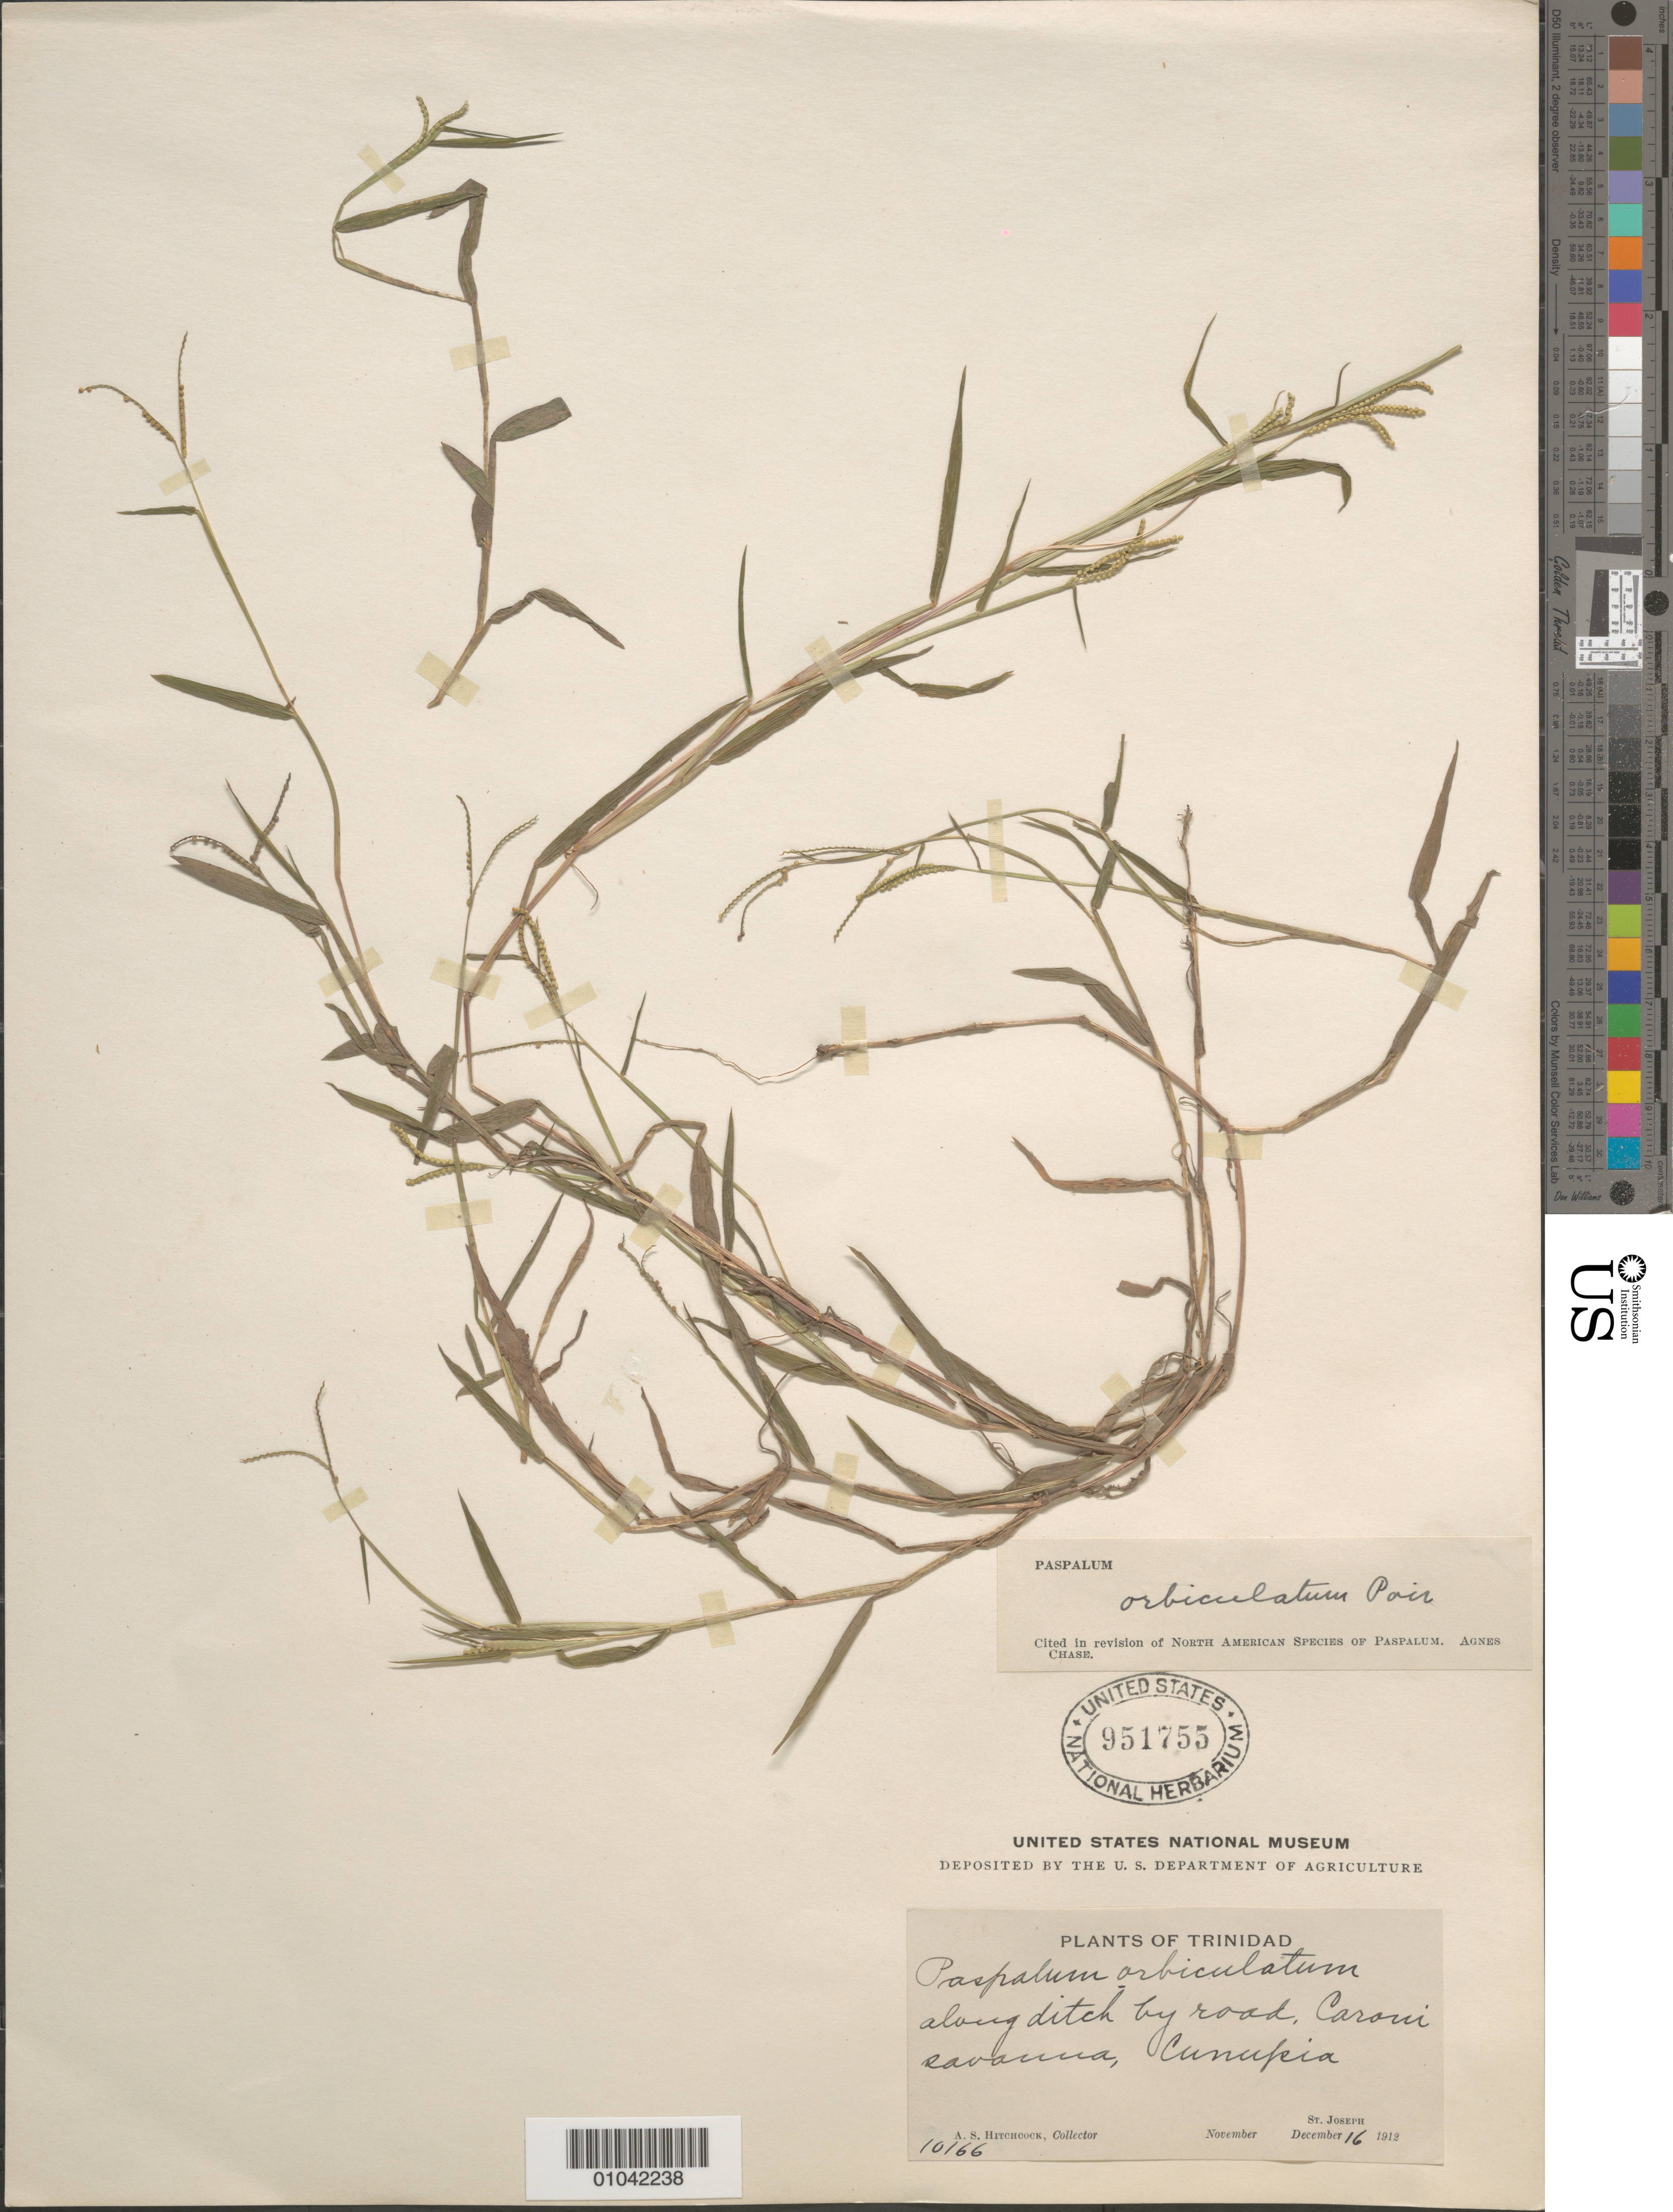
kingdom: Plantae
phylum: Tracheophyta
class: Liliopsida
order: Poales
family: Poaceae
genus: Paspalum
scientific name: Paspalum orbiculatum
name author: Poir.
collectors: A. S. Hitchcock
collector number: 10166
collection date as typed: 16 Dec 1912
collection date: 1912-12-16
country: Trinidad and Tobago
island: Trinidad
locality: St. Joseph, Caroui savanna, Cunupia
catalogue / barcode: US 951755